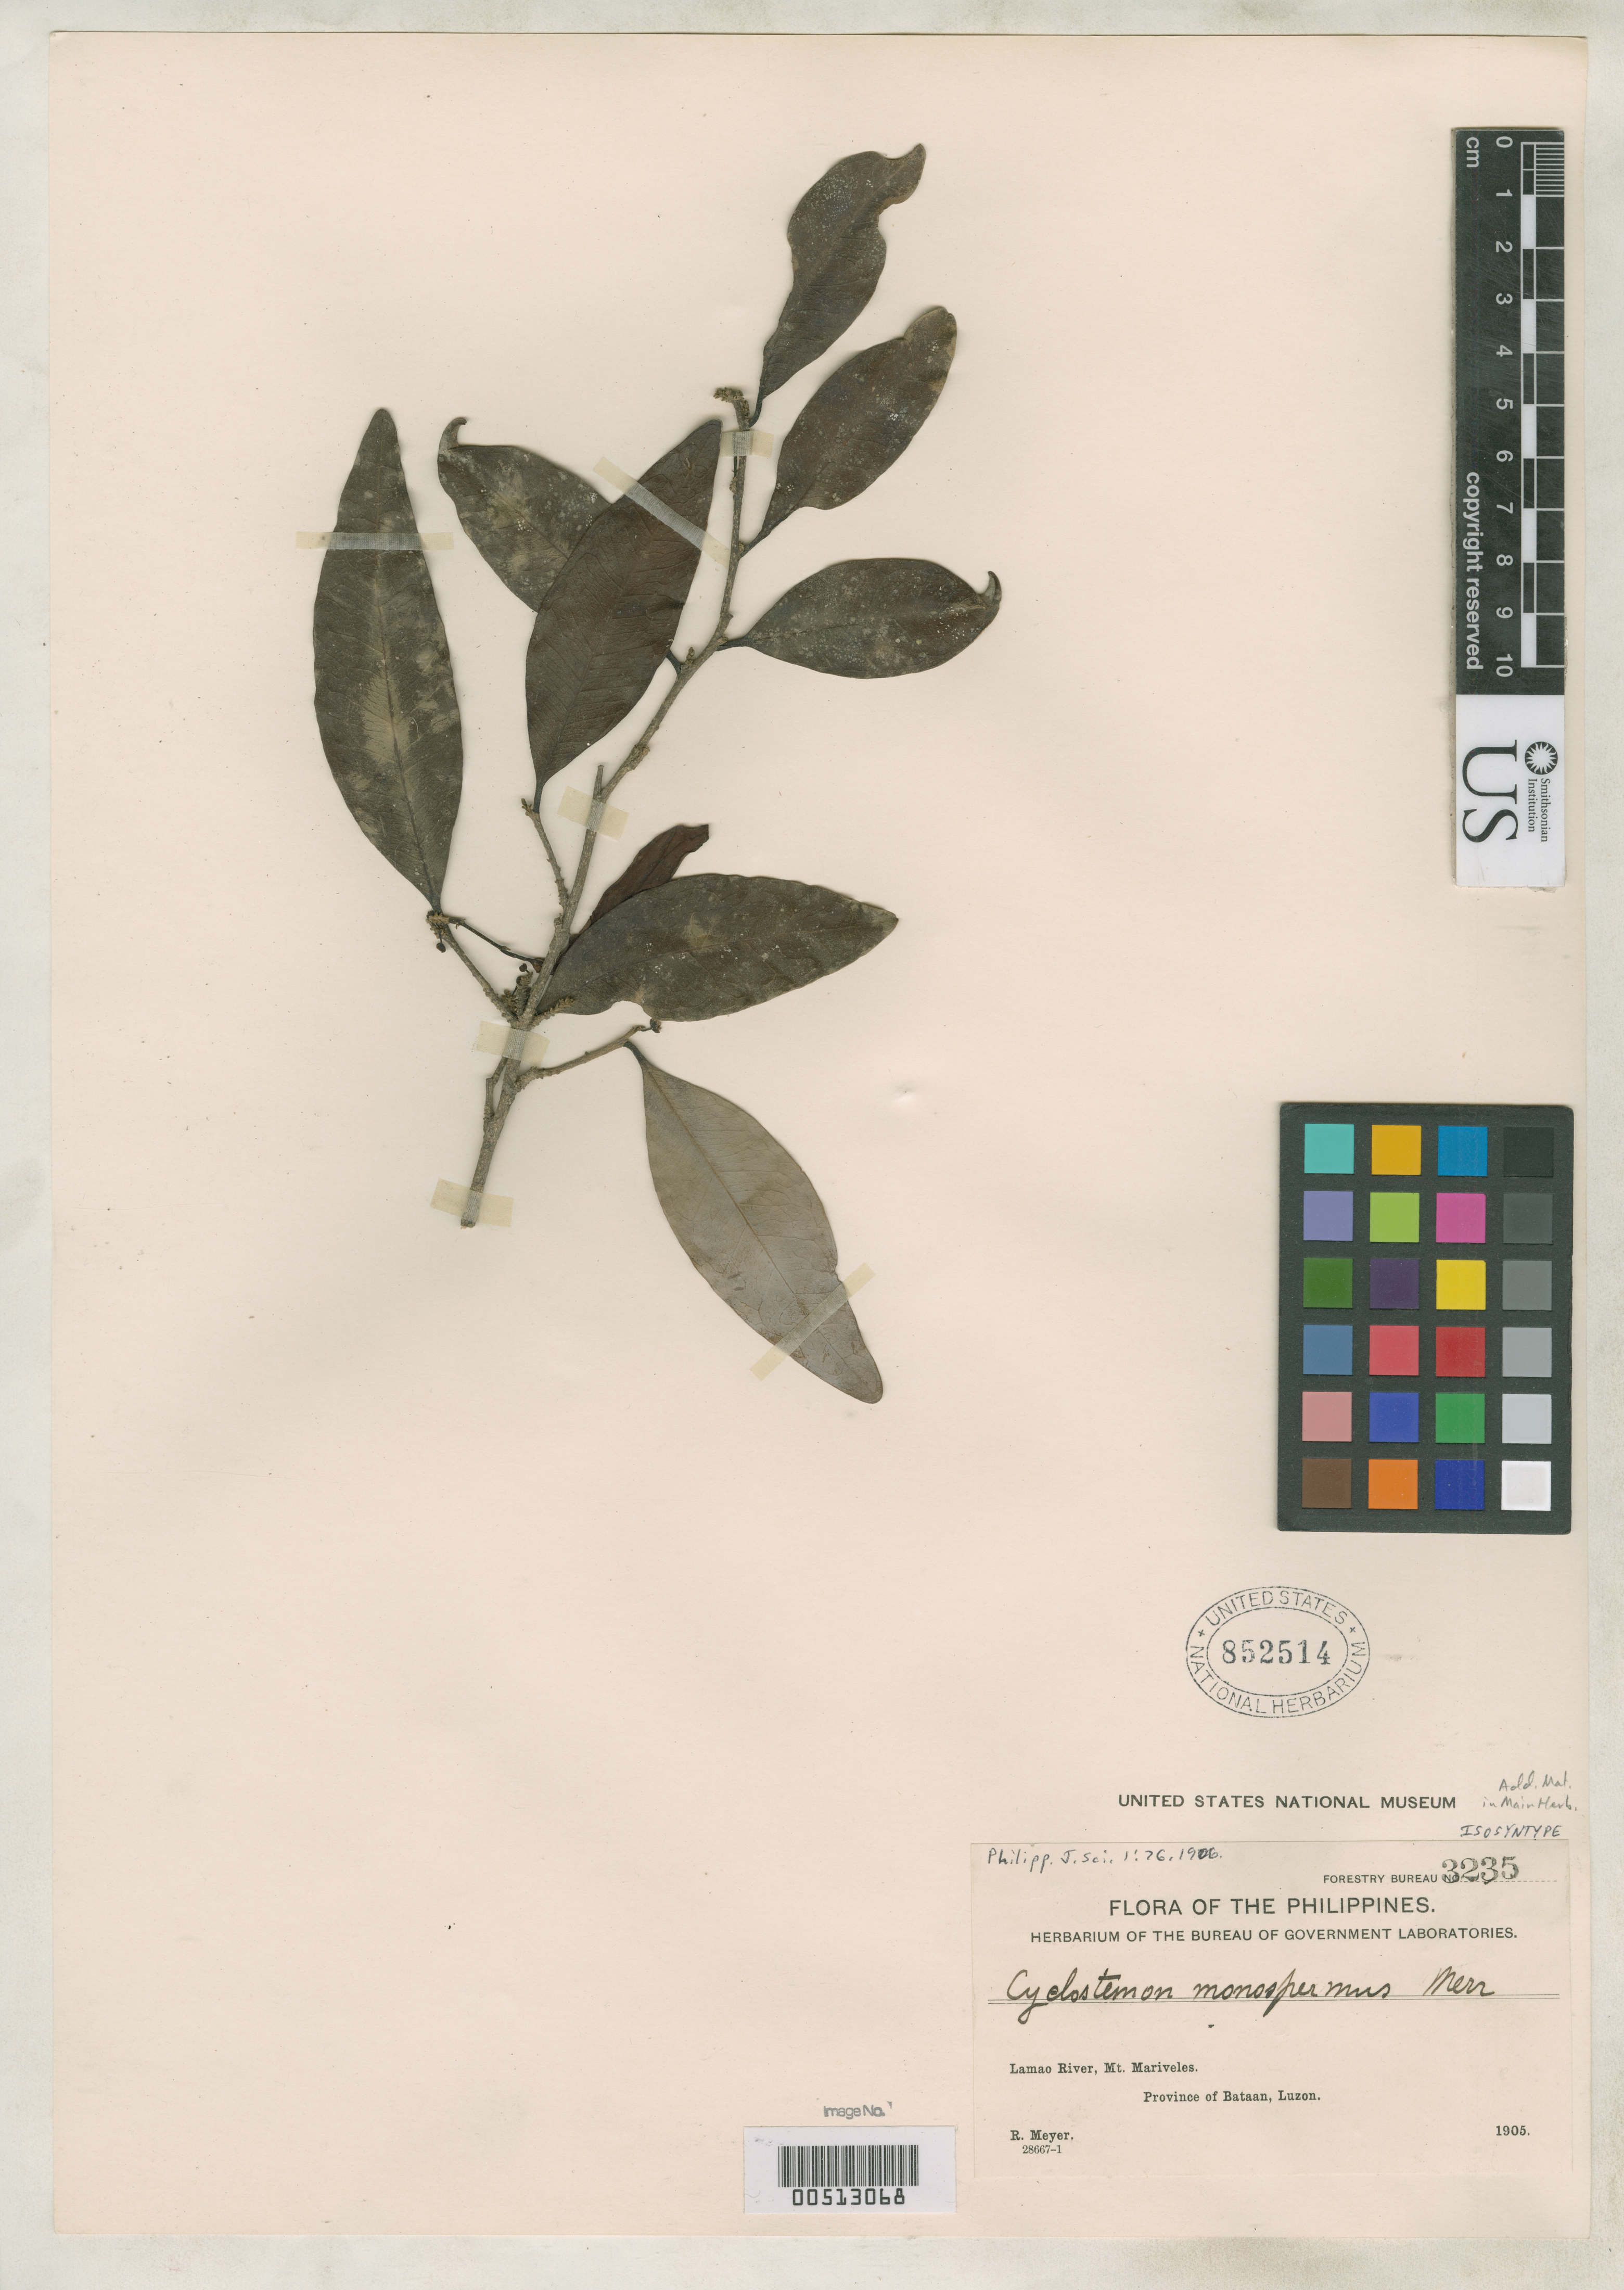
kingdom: Plantae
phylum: Tracheophyta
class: Magnoliopsida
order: Malpighiales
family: Putranjivaceae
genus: Cyclostemon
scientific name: Cyclostemon monospermus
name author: Merr.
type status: Isosyntype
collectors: R. Meyer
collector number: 3235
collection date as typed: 1905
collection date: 1905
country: Philippines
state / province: Central Luzon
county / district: Bataan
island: Luzon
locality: Lamao River, Mt Mariveles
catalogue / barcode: US 852514